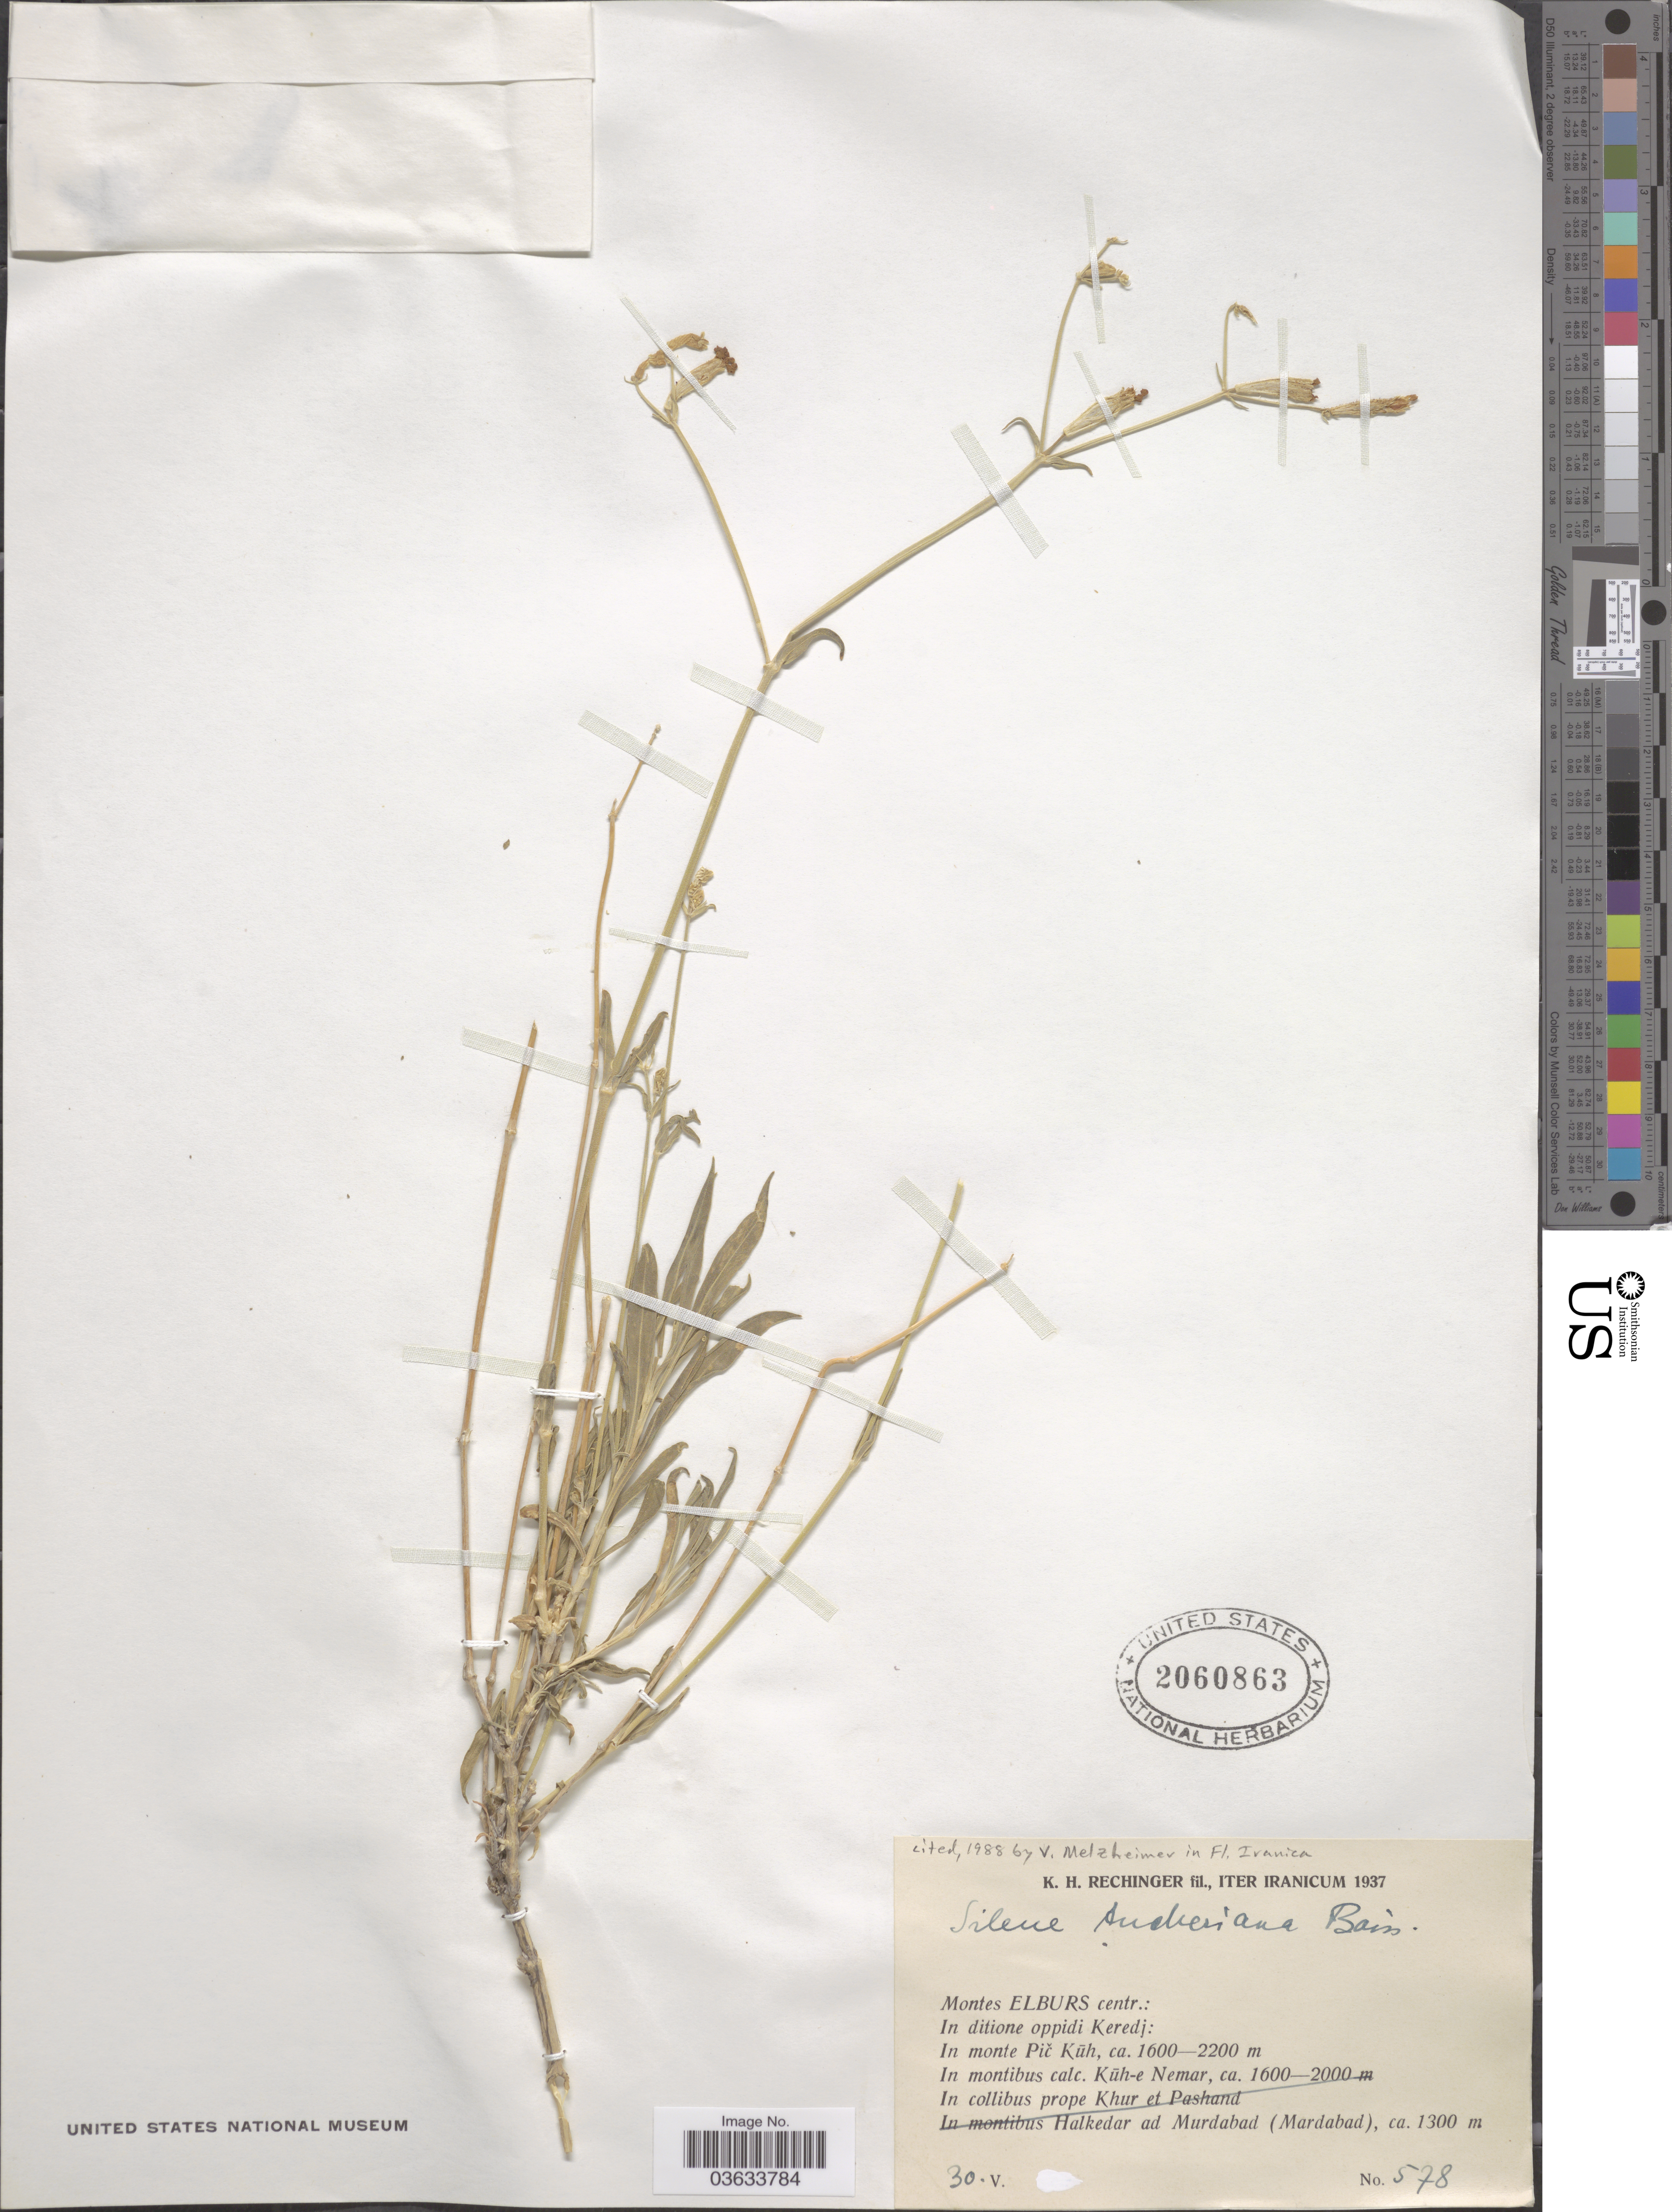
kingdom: Plantae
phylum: Tracheophyta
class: Magnoliopsida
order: Caryophyllales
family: Caryophyllaceae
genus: Silene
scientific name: Silene aucheriana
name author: Boiss.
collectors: K. H. Rechinger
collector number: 578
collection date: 1937-05-30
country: Iran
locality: Montes Elburs centr.: In ditione oppidi Keredj. In monte Pič Kūh.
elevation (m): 1600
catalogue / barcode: US 2060863